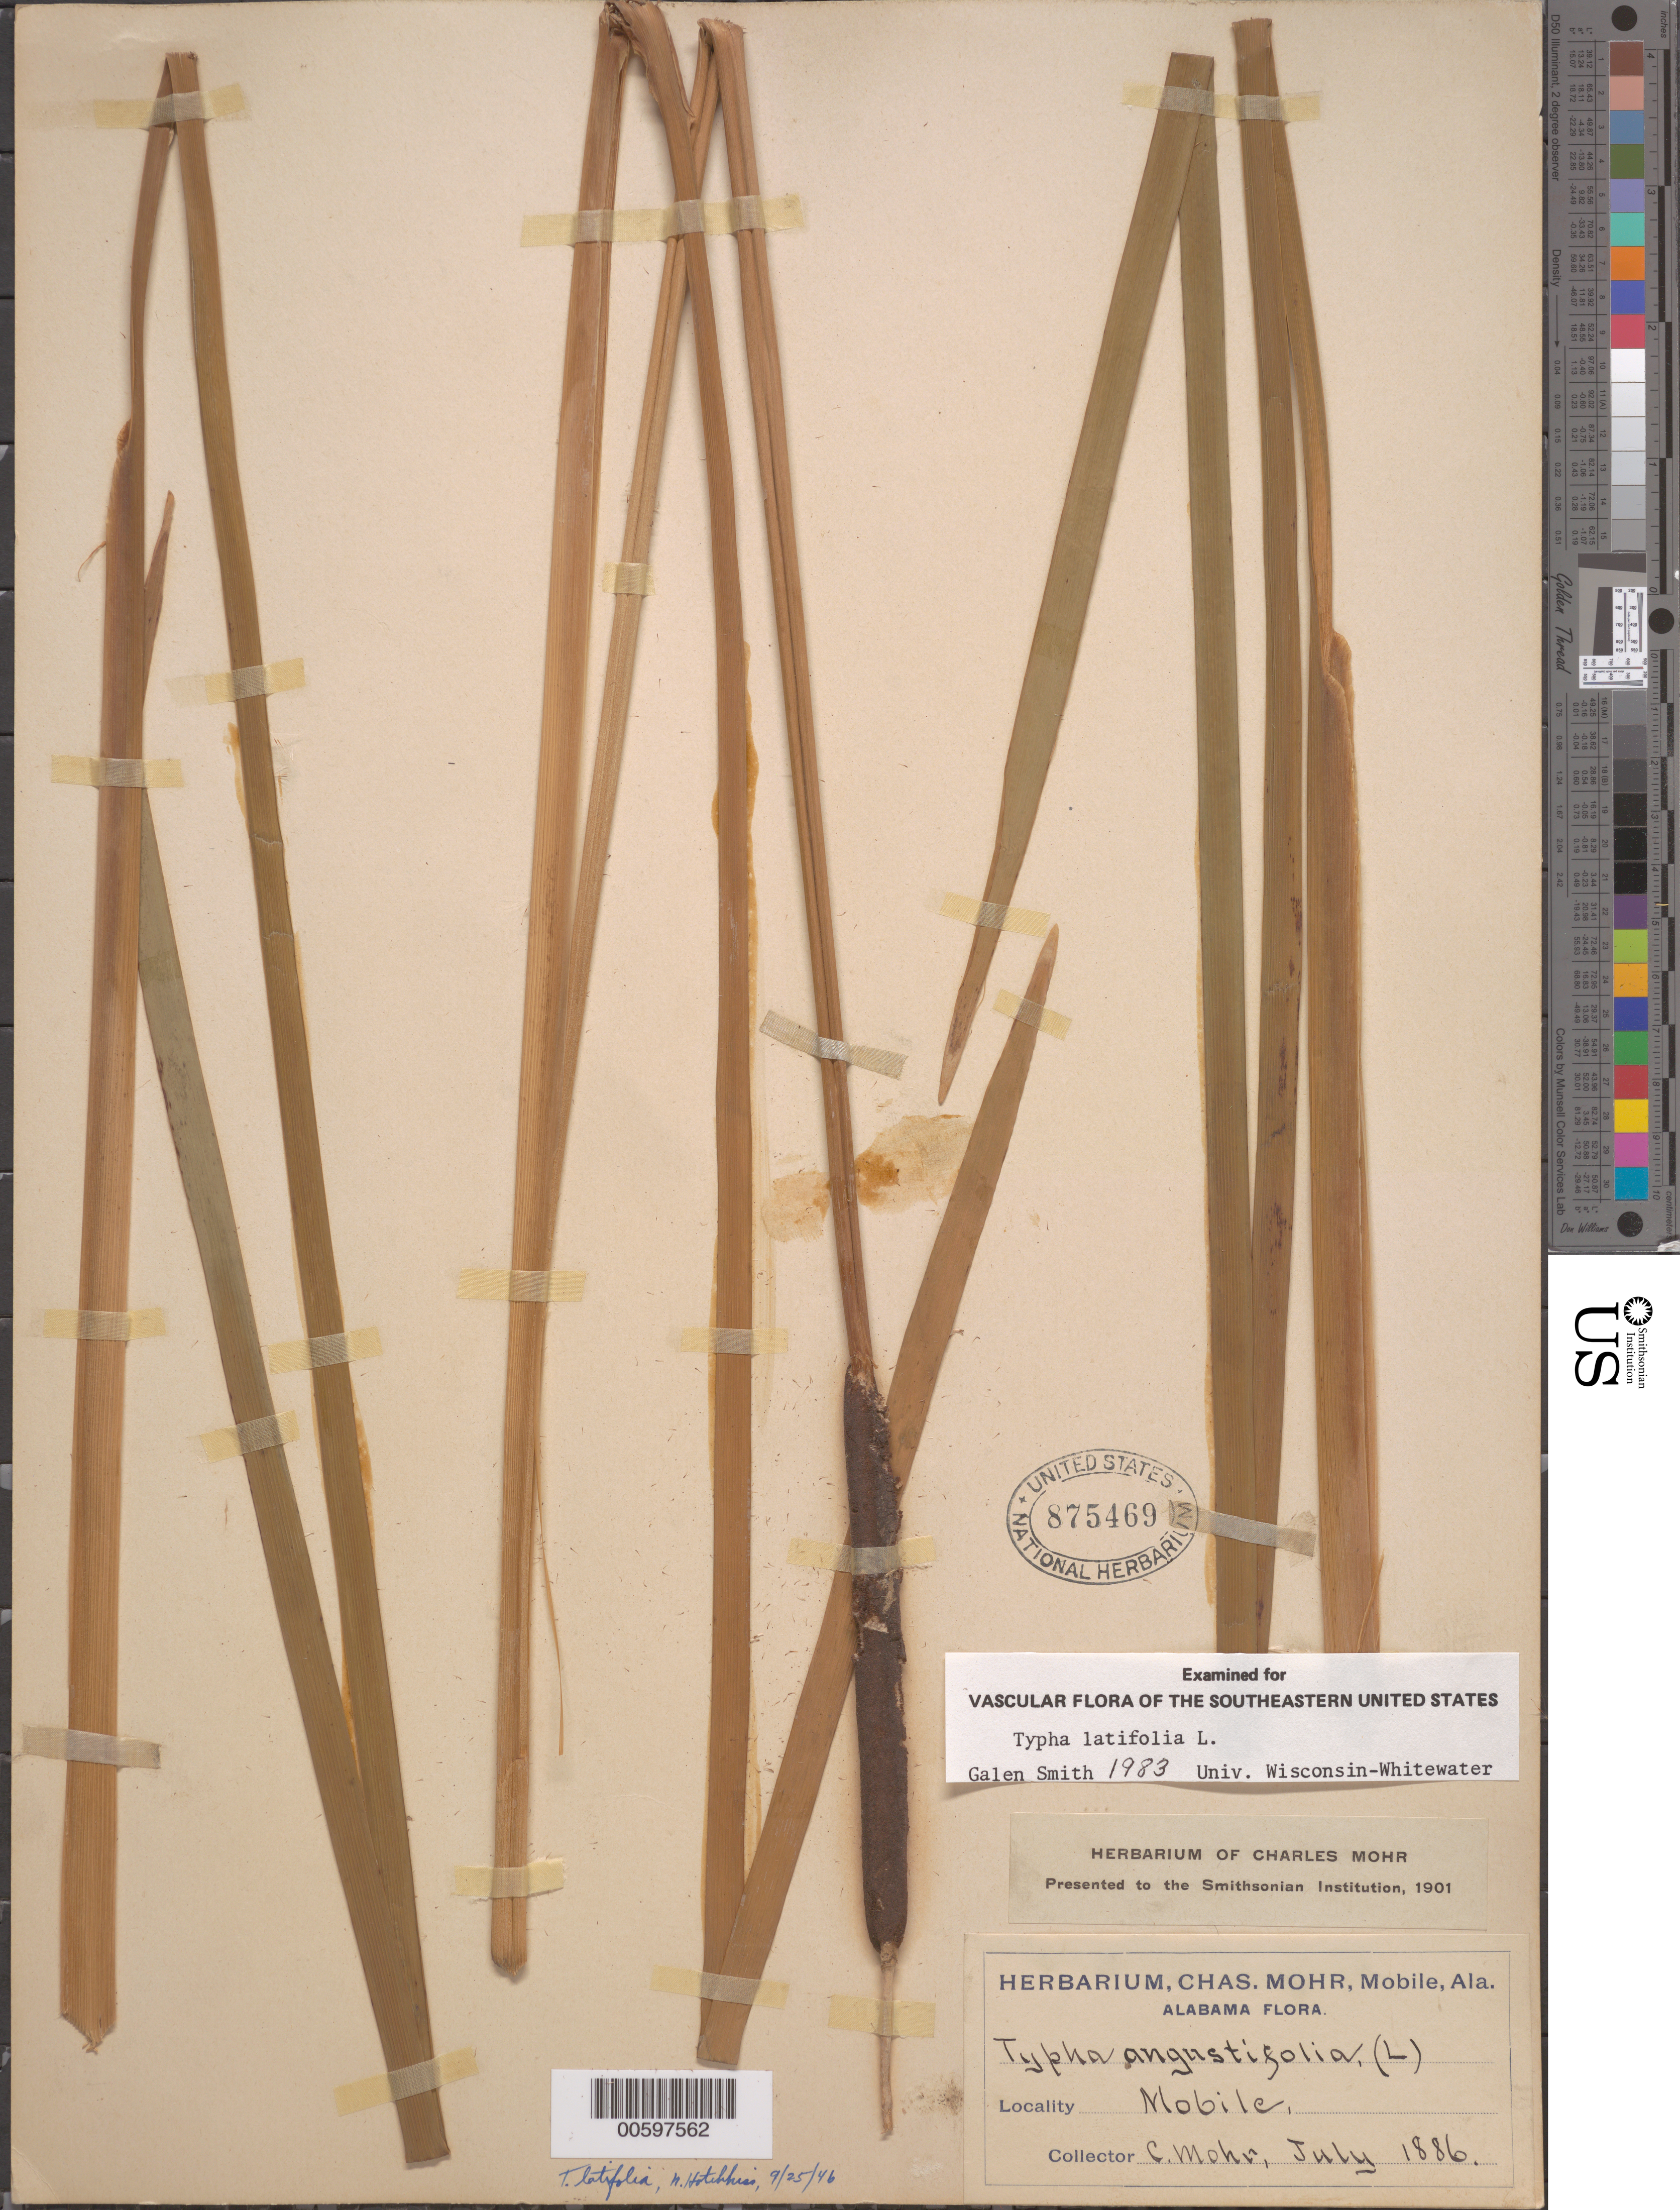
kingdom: Plantae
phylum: Tracheophyta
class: Liliopsida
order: Poales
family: Typhaceae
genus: Typha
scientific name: Typha latifolia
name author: L.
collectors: C. T. Mohr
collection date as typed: Jul 1886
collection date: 1886-07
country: United States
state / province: Alabama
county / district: Mobile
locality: Mobile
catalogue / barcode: US 875469